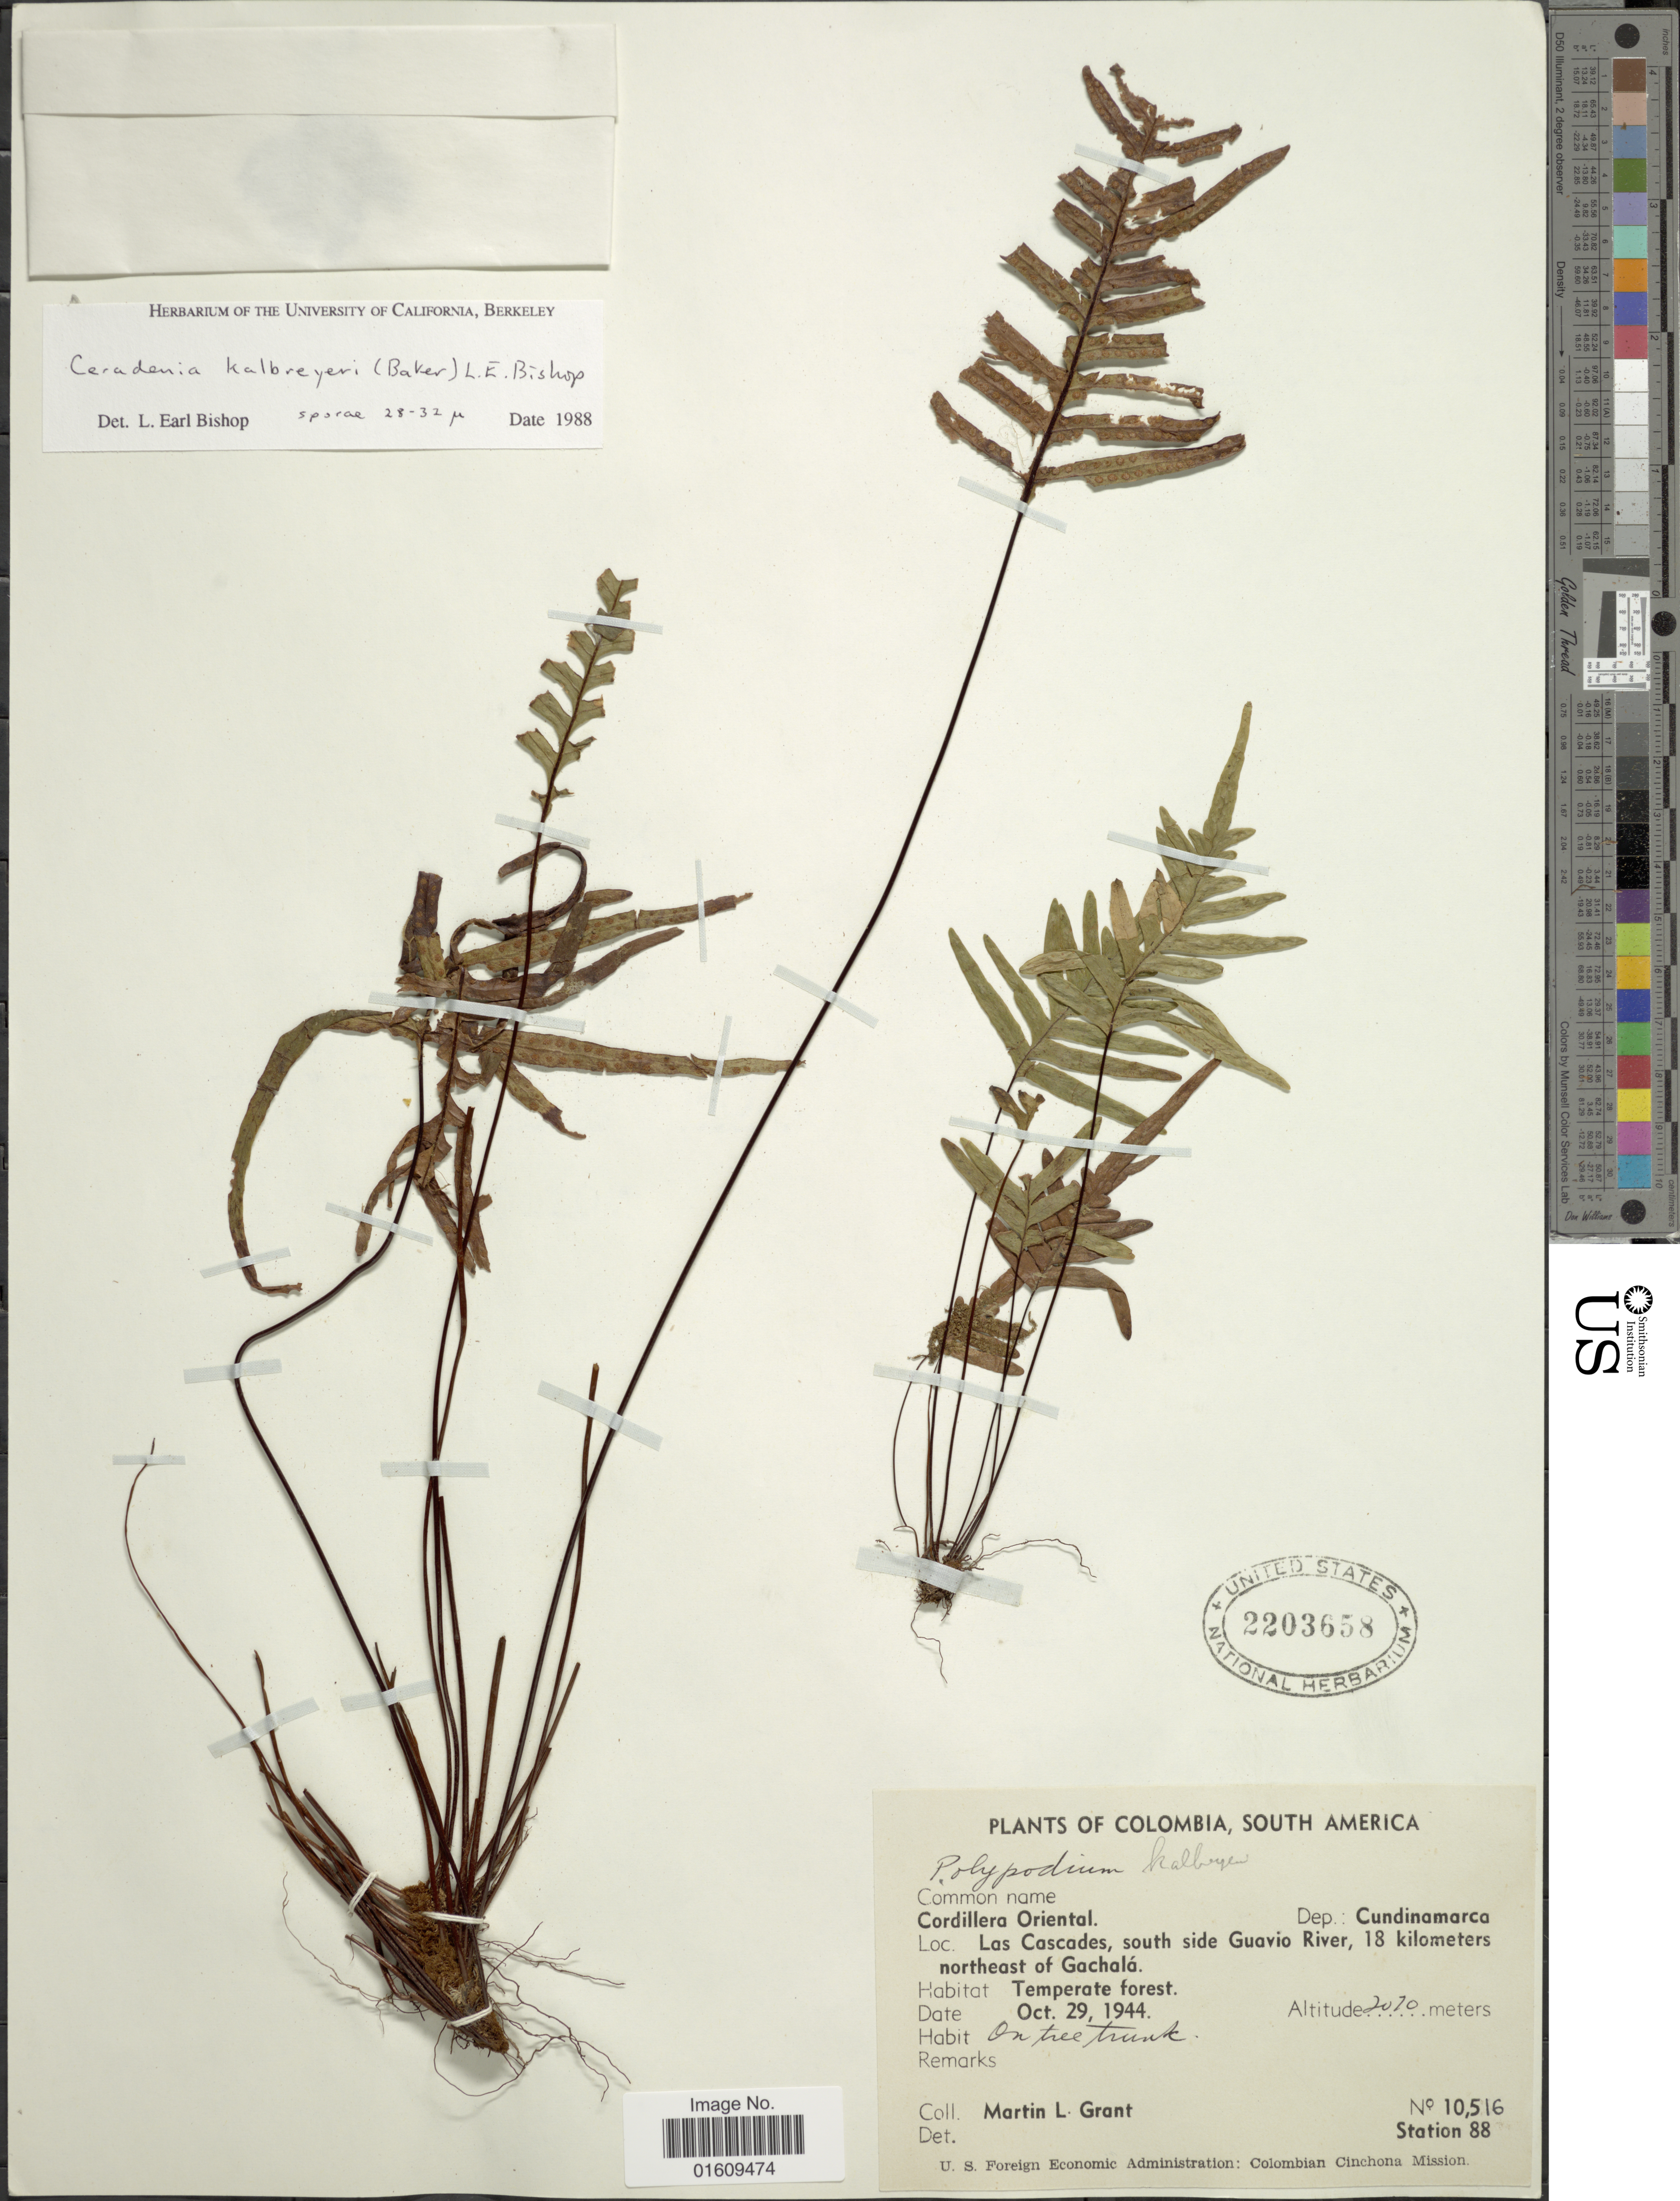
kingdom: Plantae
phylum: Tracheophyta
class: Polypodiopsida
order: Polypodiales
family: Polypodiaceae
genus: Ceradenia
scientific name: Ceradenia kalbreyeri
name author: (Baker) L.E. Bishop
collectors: M. L. Grant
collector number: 10516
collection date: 1944-10-29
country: Colombia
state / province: Cundinamarca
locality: Colombia, South America, Cordillera Oriental, Dep.: Cundinamarca, Las Cascades, south side Guavio River, 18 kilometers northeast of Gachalá.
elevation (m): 2070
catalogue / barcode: US 220358